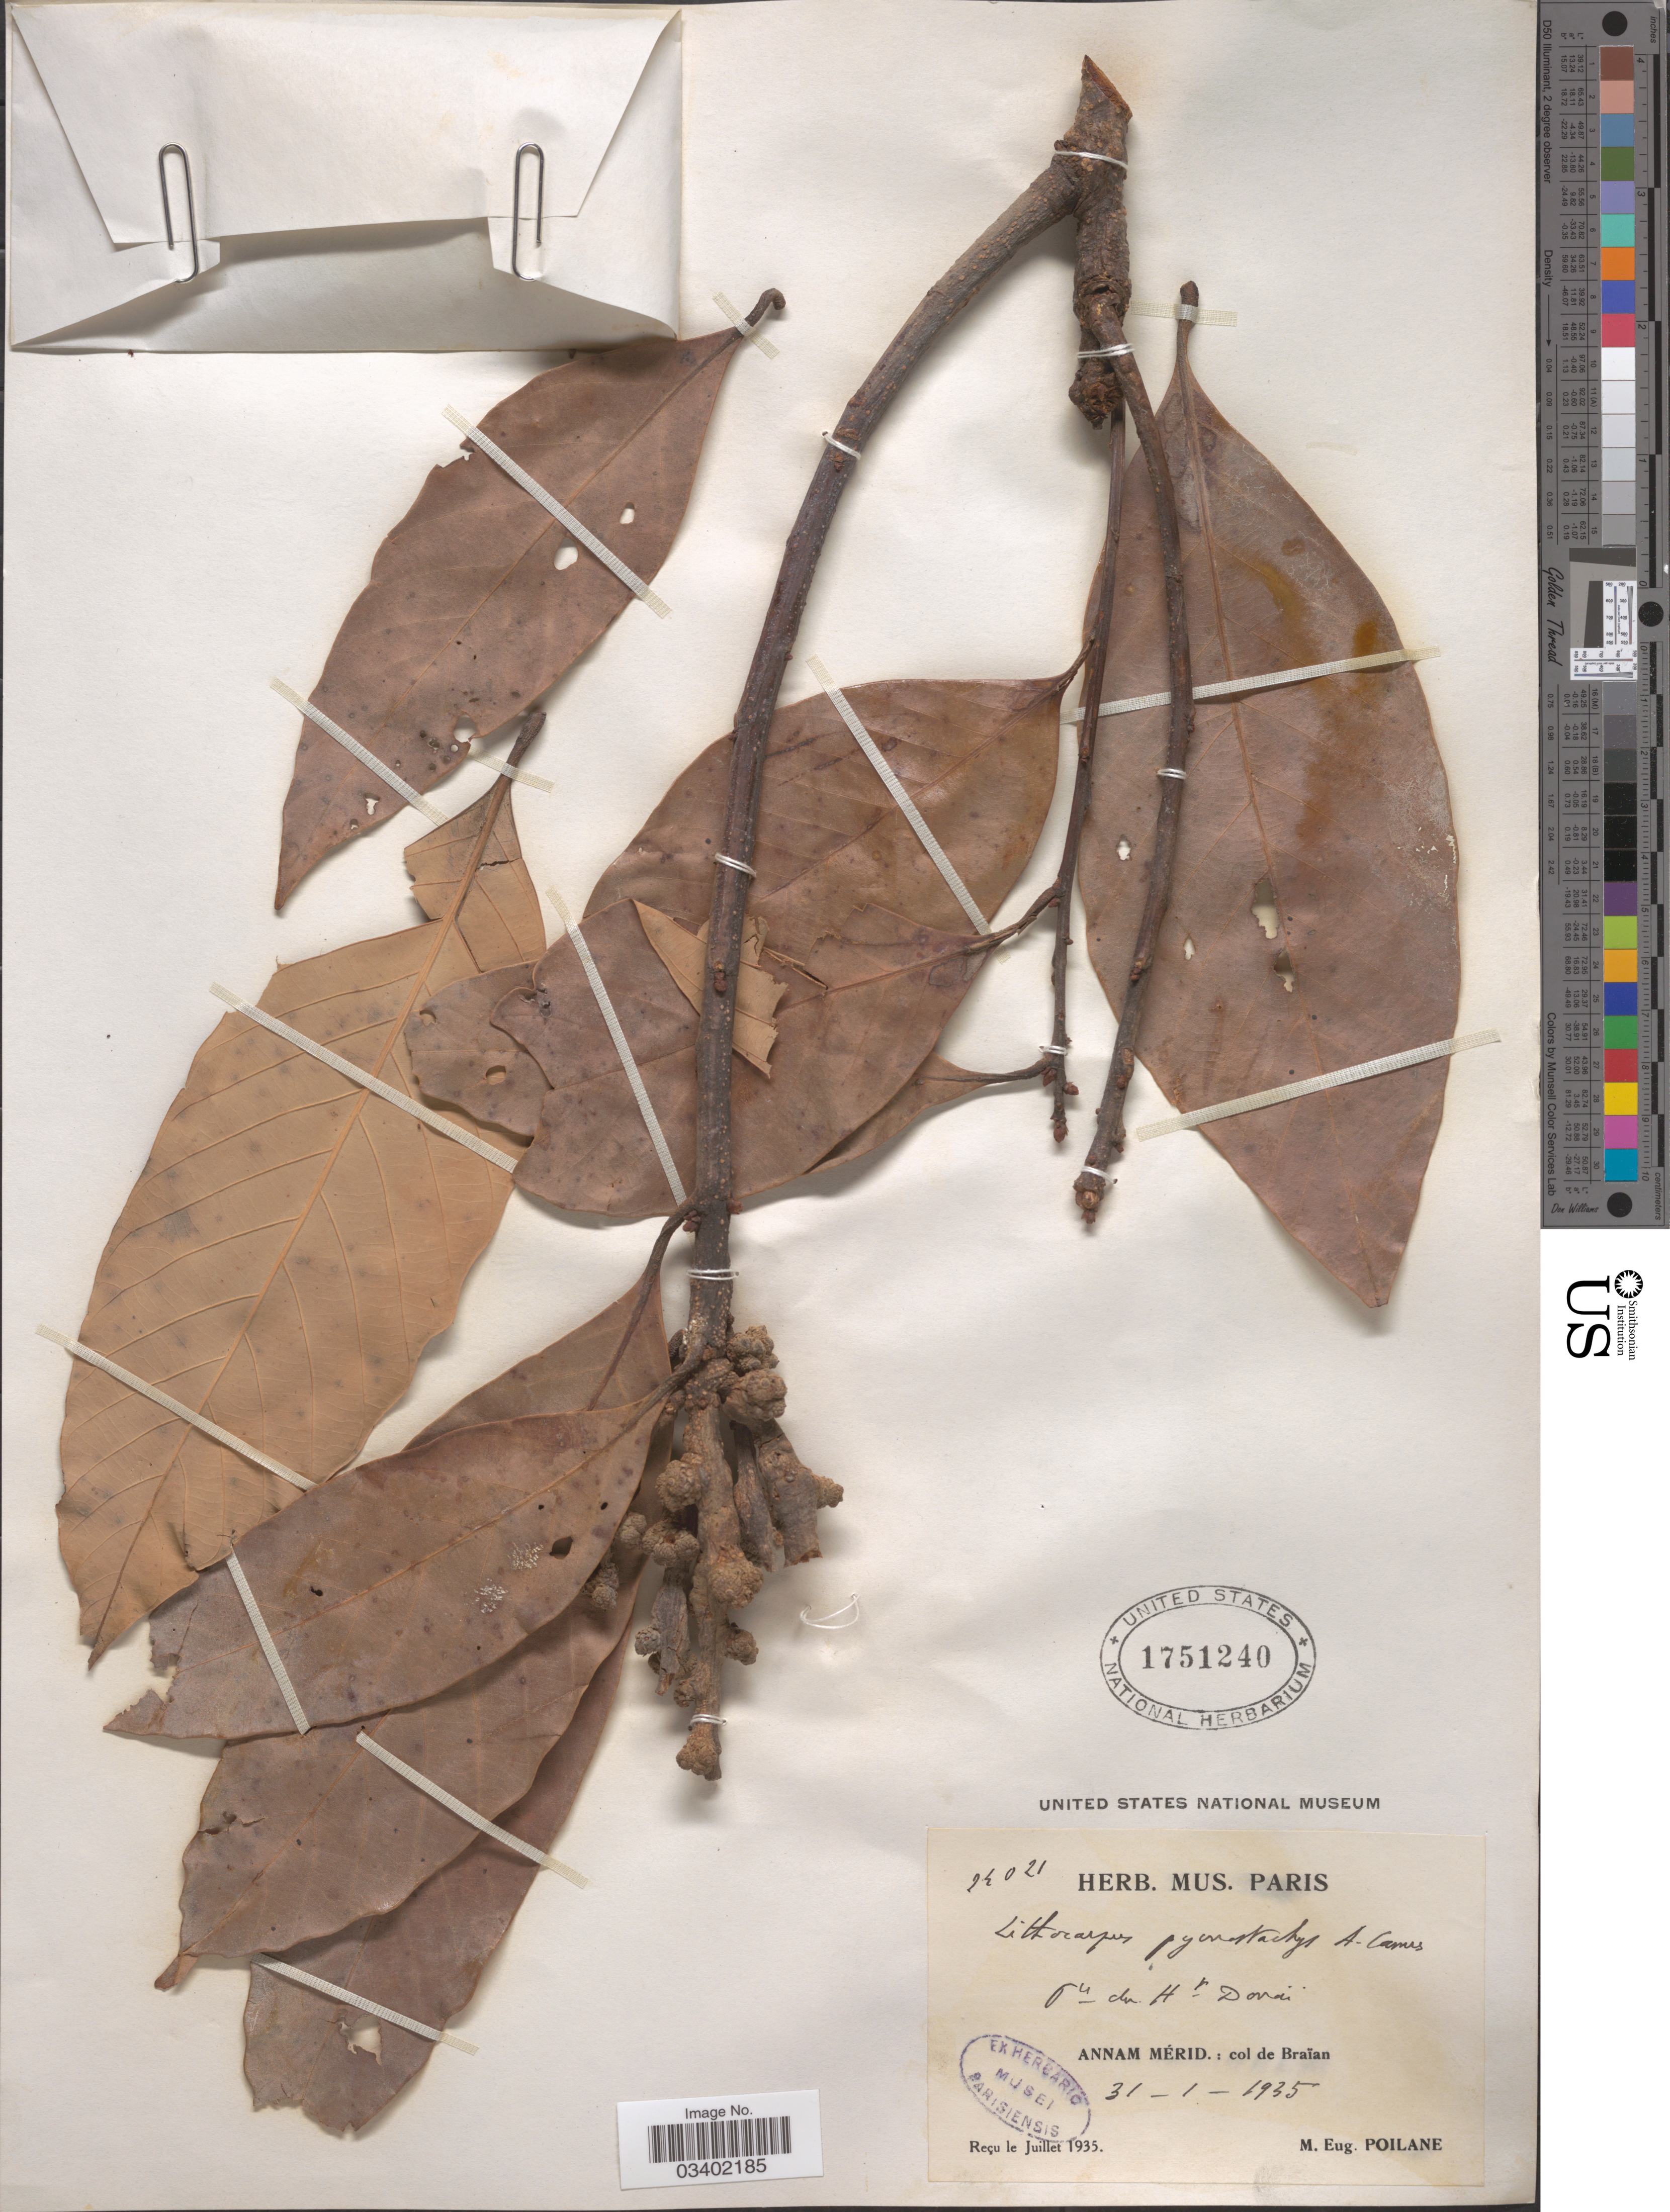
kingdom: Plantae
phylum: Tracheophyta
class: Magnoliopsida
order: Fagales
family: Betulaceae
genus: Betula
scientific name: Betula pycnostachys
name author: A. Camus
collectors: M. Poilane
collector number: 24021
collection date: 1935-01-31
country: Vietnam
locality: Pte [interpreted] du Ht Donai. Annam Mérid.: col de Braïan.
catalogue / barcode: US 1751240